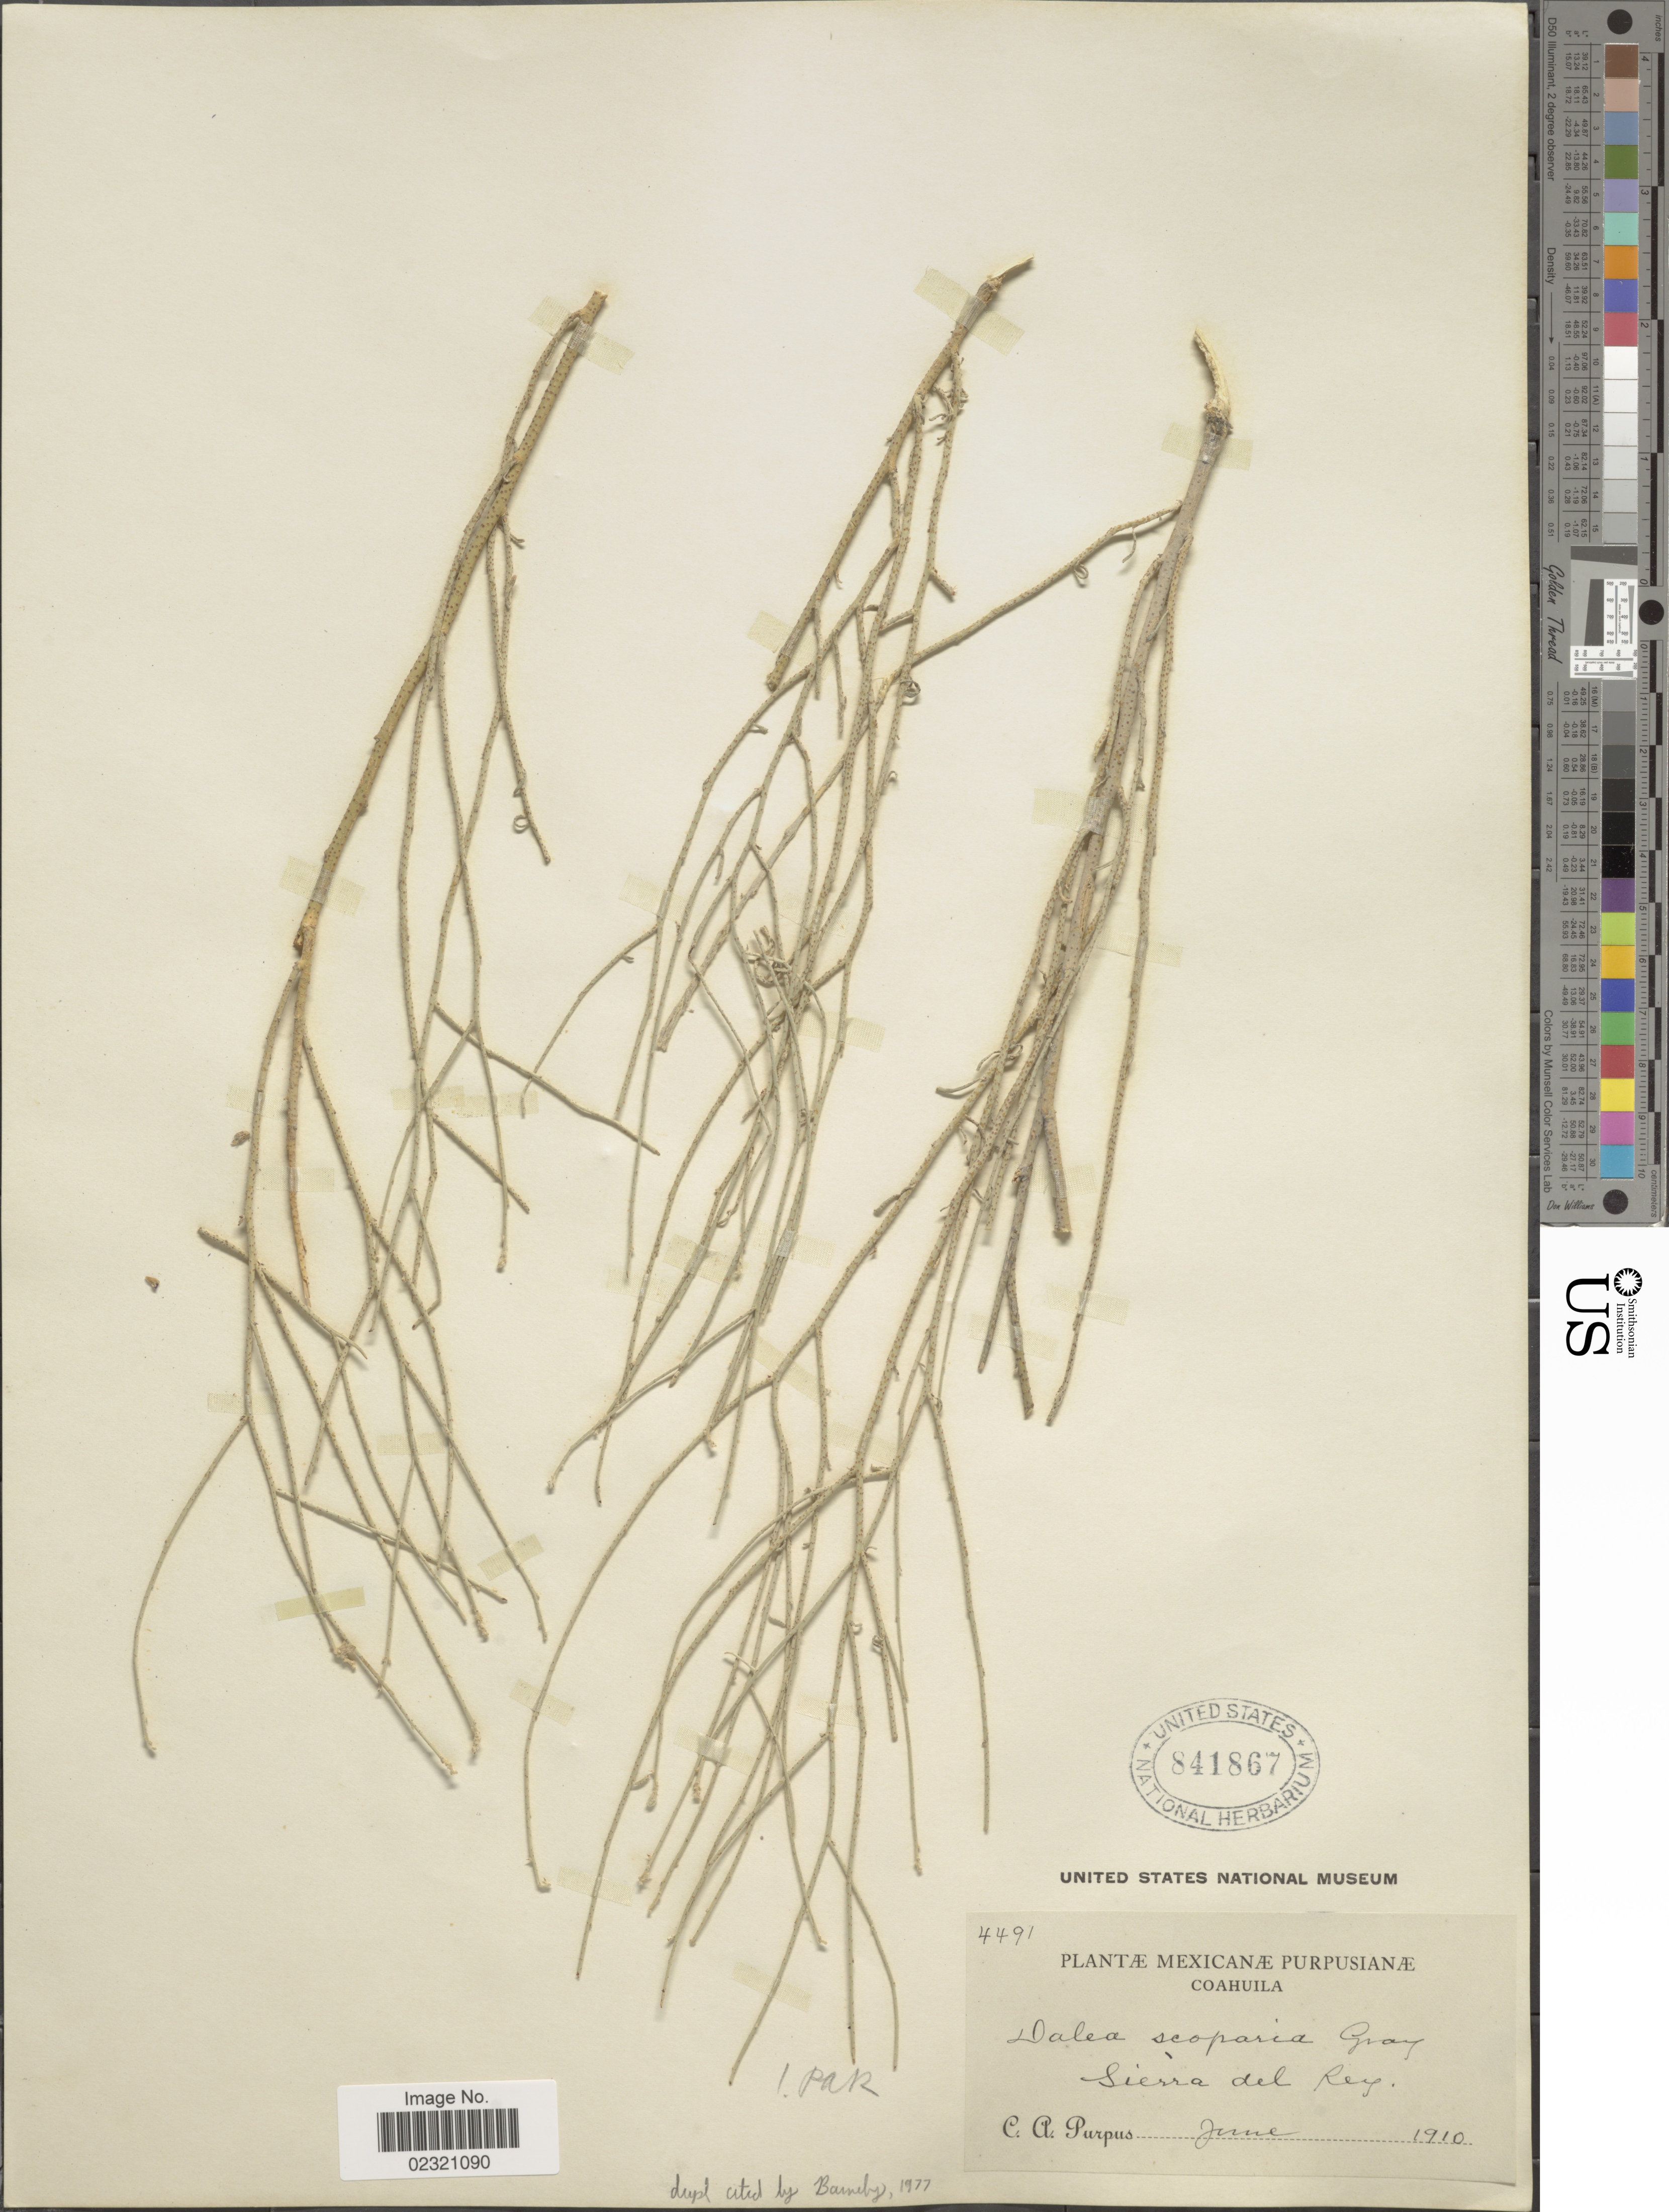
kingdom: Plantae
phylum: Tracheophyta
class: Magnoliopsida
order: Fabales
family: Fabaceae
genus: Psorothamnus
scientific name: Psorothamnus scoparius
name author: (A. Gray) Rydb.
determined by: Strong, M. T., (US), Smithsonian Institution - National Museum of Natural History (UNITED STATES)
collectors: C. A. Purpus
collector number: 4491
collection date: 1910-06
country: Mexico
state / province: Coahuila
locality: Sierra del Rey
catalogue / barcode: US 841867